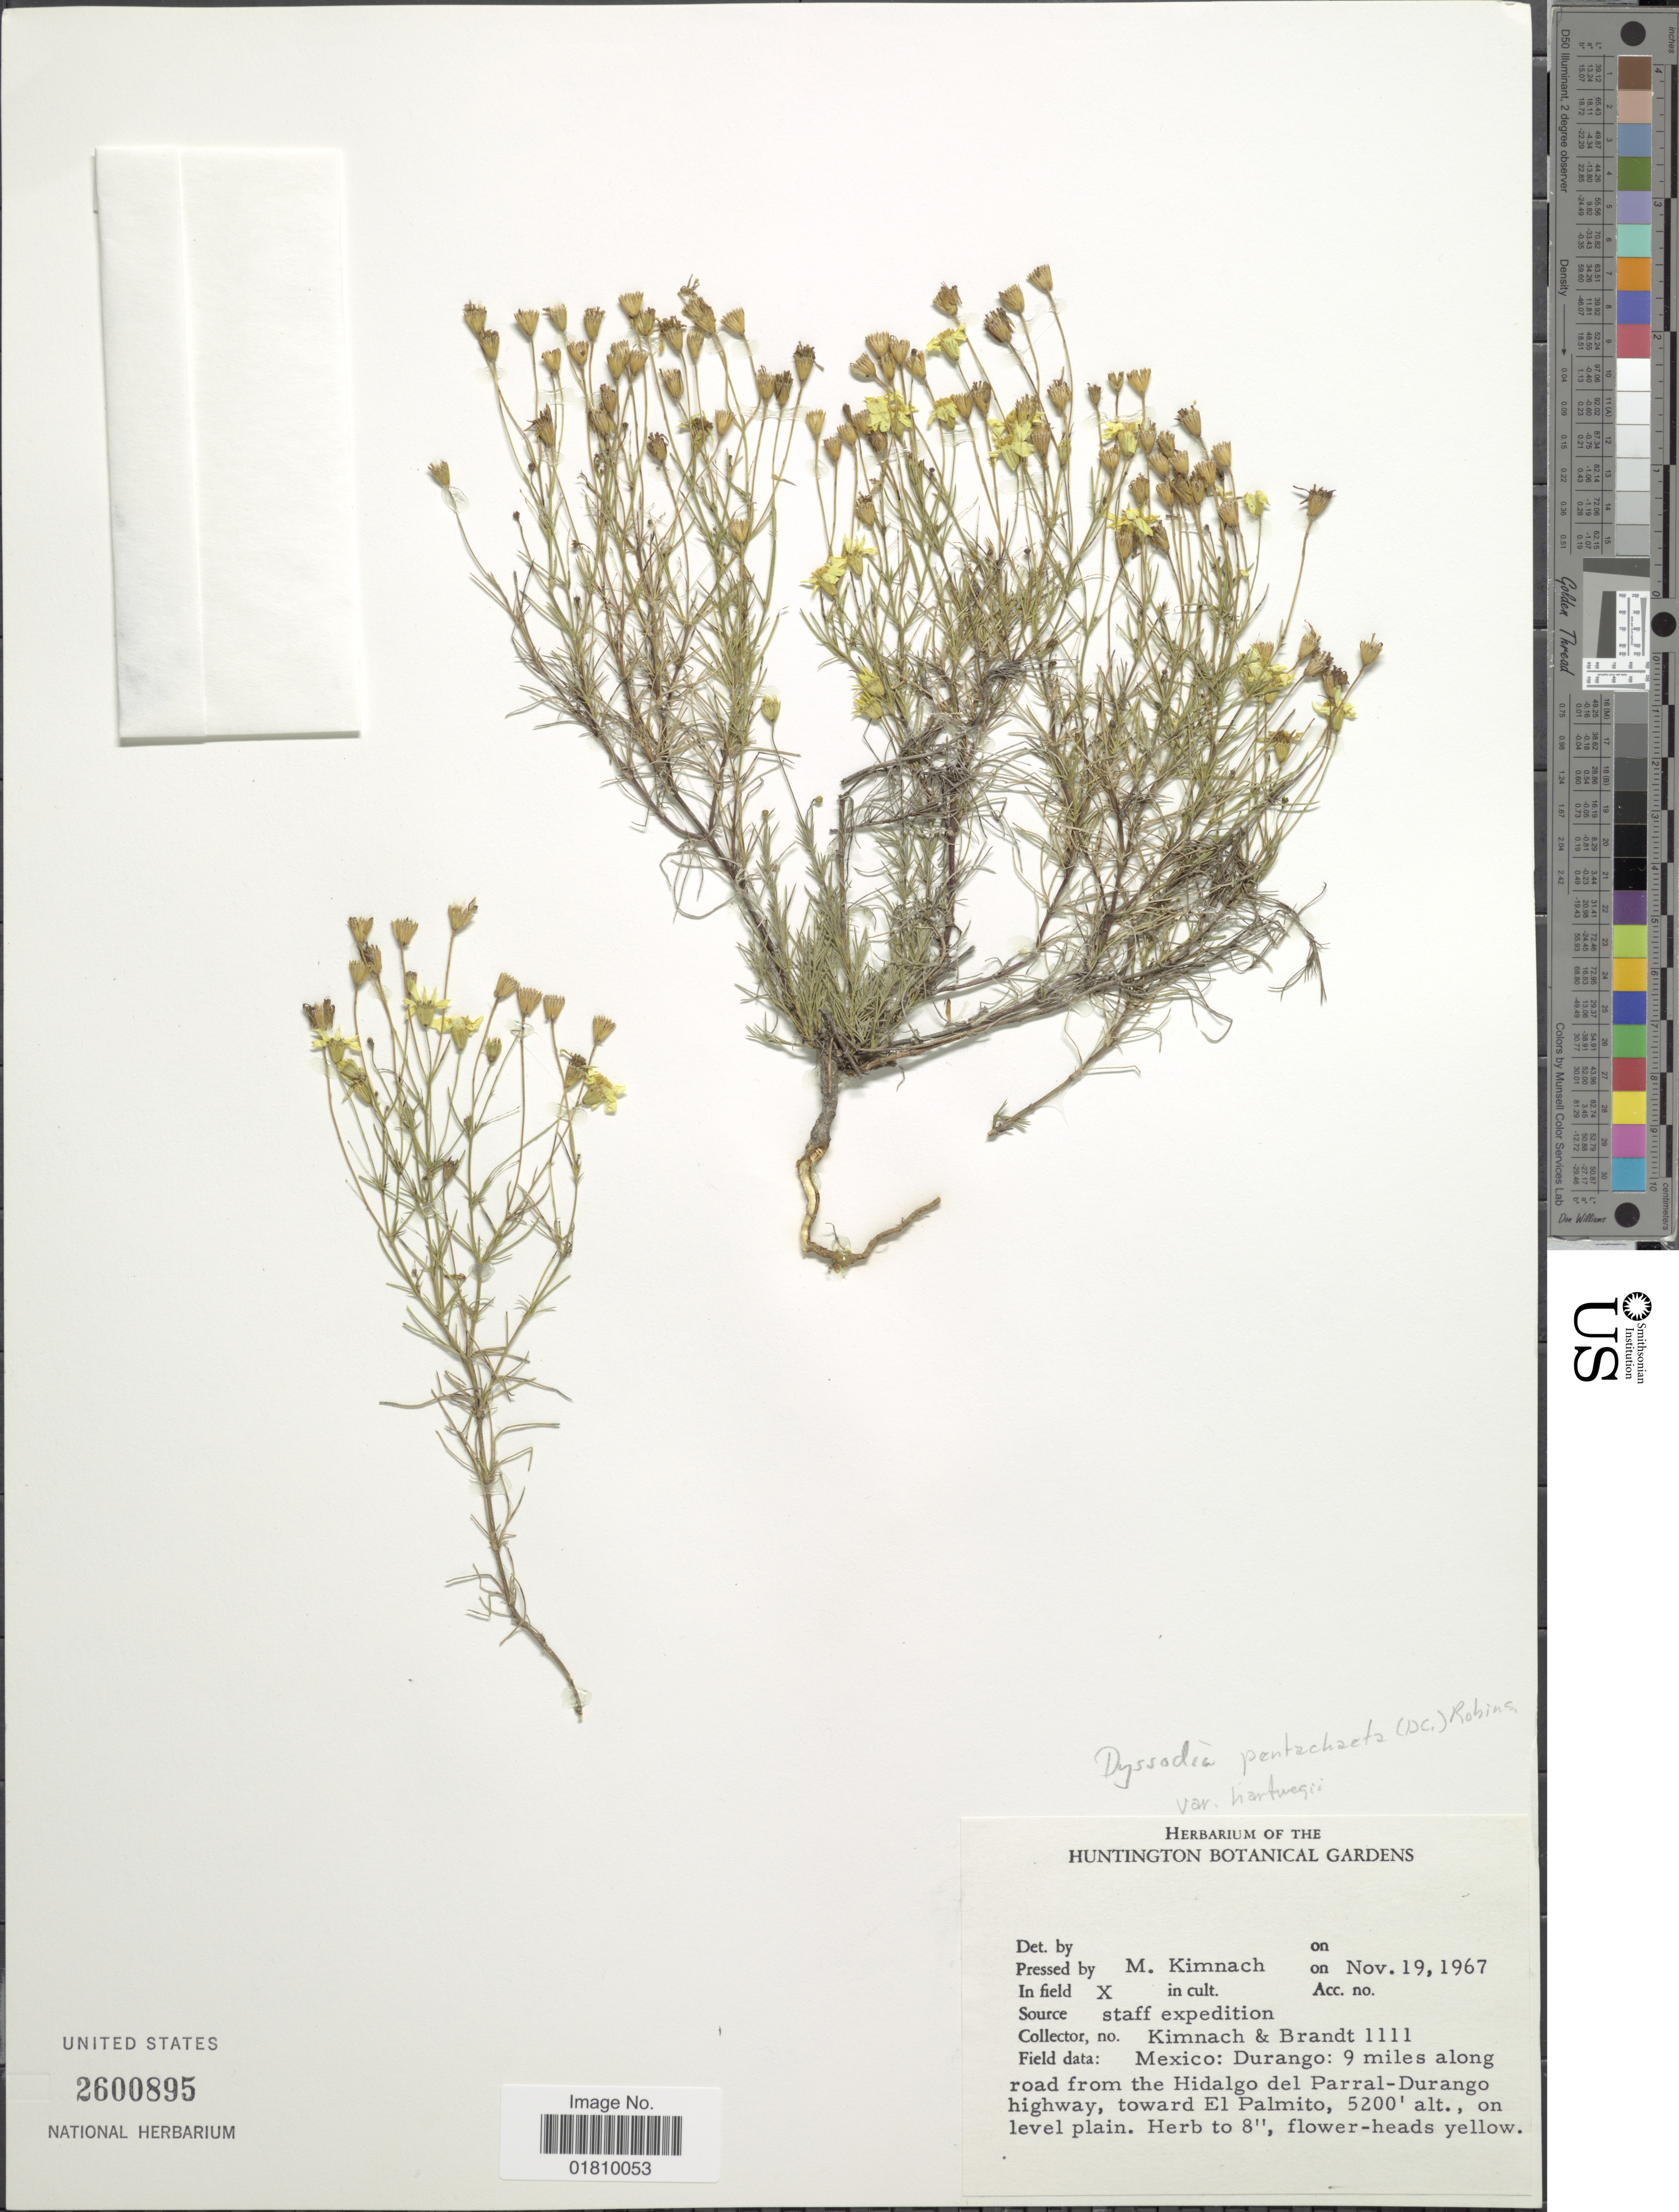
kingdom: Plantae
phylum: Tracheophyta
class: Magnoliopsida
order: Asterales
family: Asteraceae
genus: Thymophylla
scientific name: Thymophylla pentachaeta var. pentachaeta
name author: (DC.) Small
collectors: M. W. Kimnach & Brandt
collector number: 1111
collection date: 1967-11-19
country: Mexico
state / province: Durango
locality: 9 miles along road from Hidalgo del Parral-Durango highway, toward El Palmito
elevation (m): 1585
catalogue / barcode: US 2600895